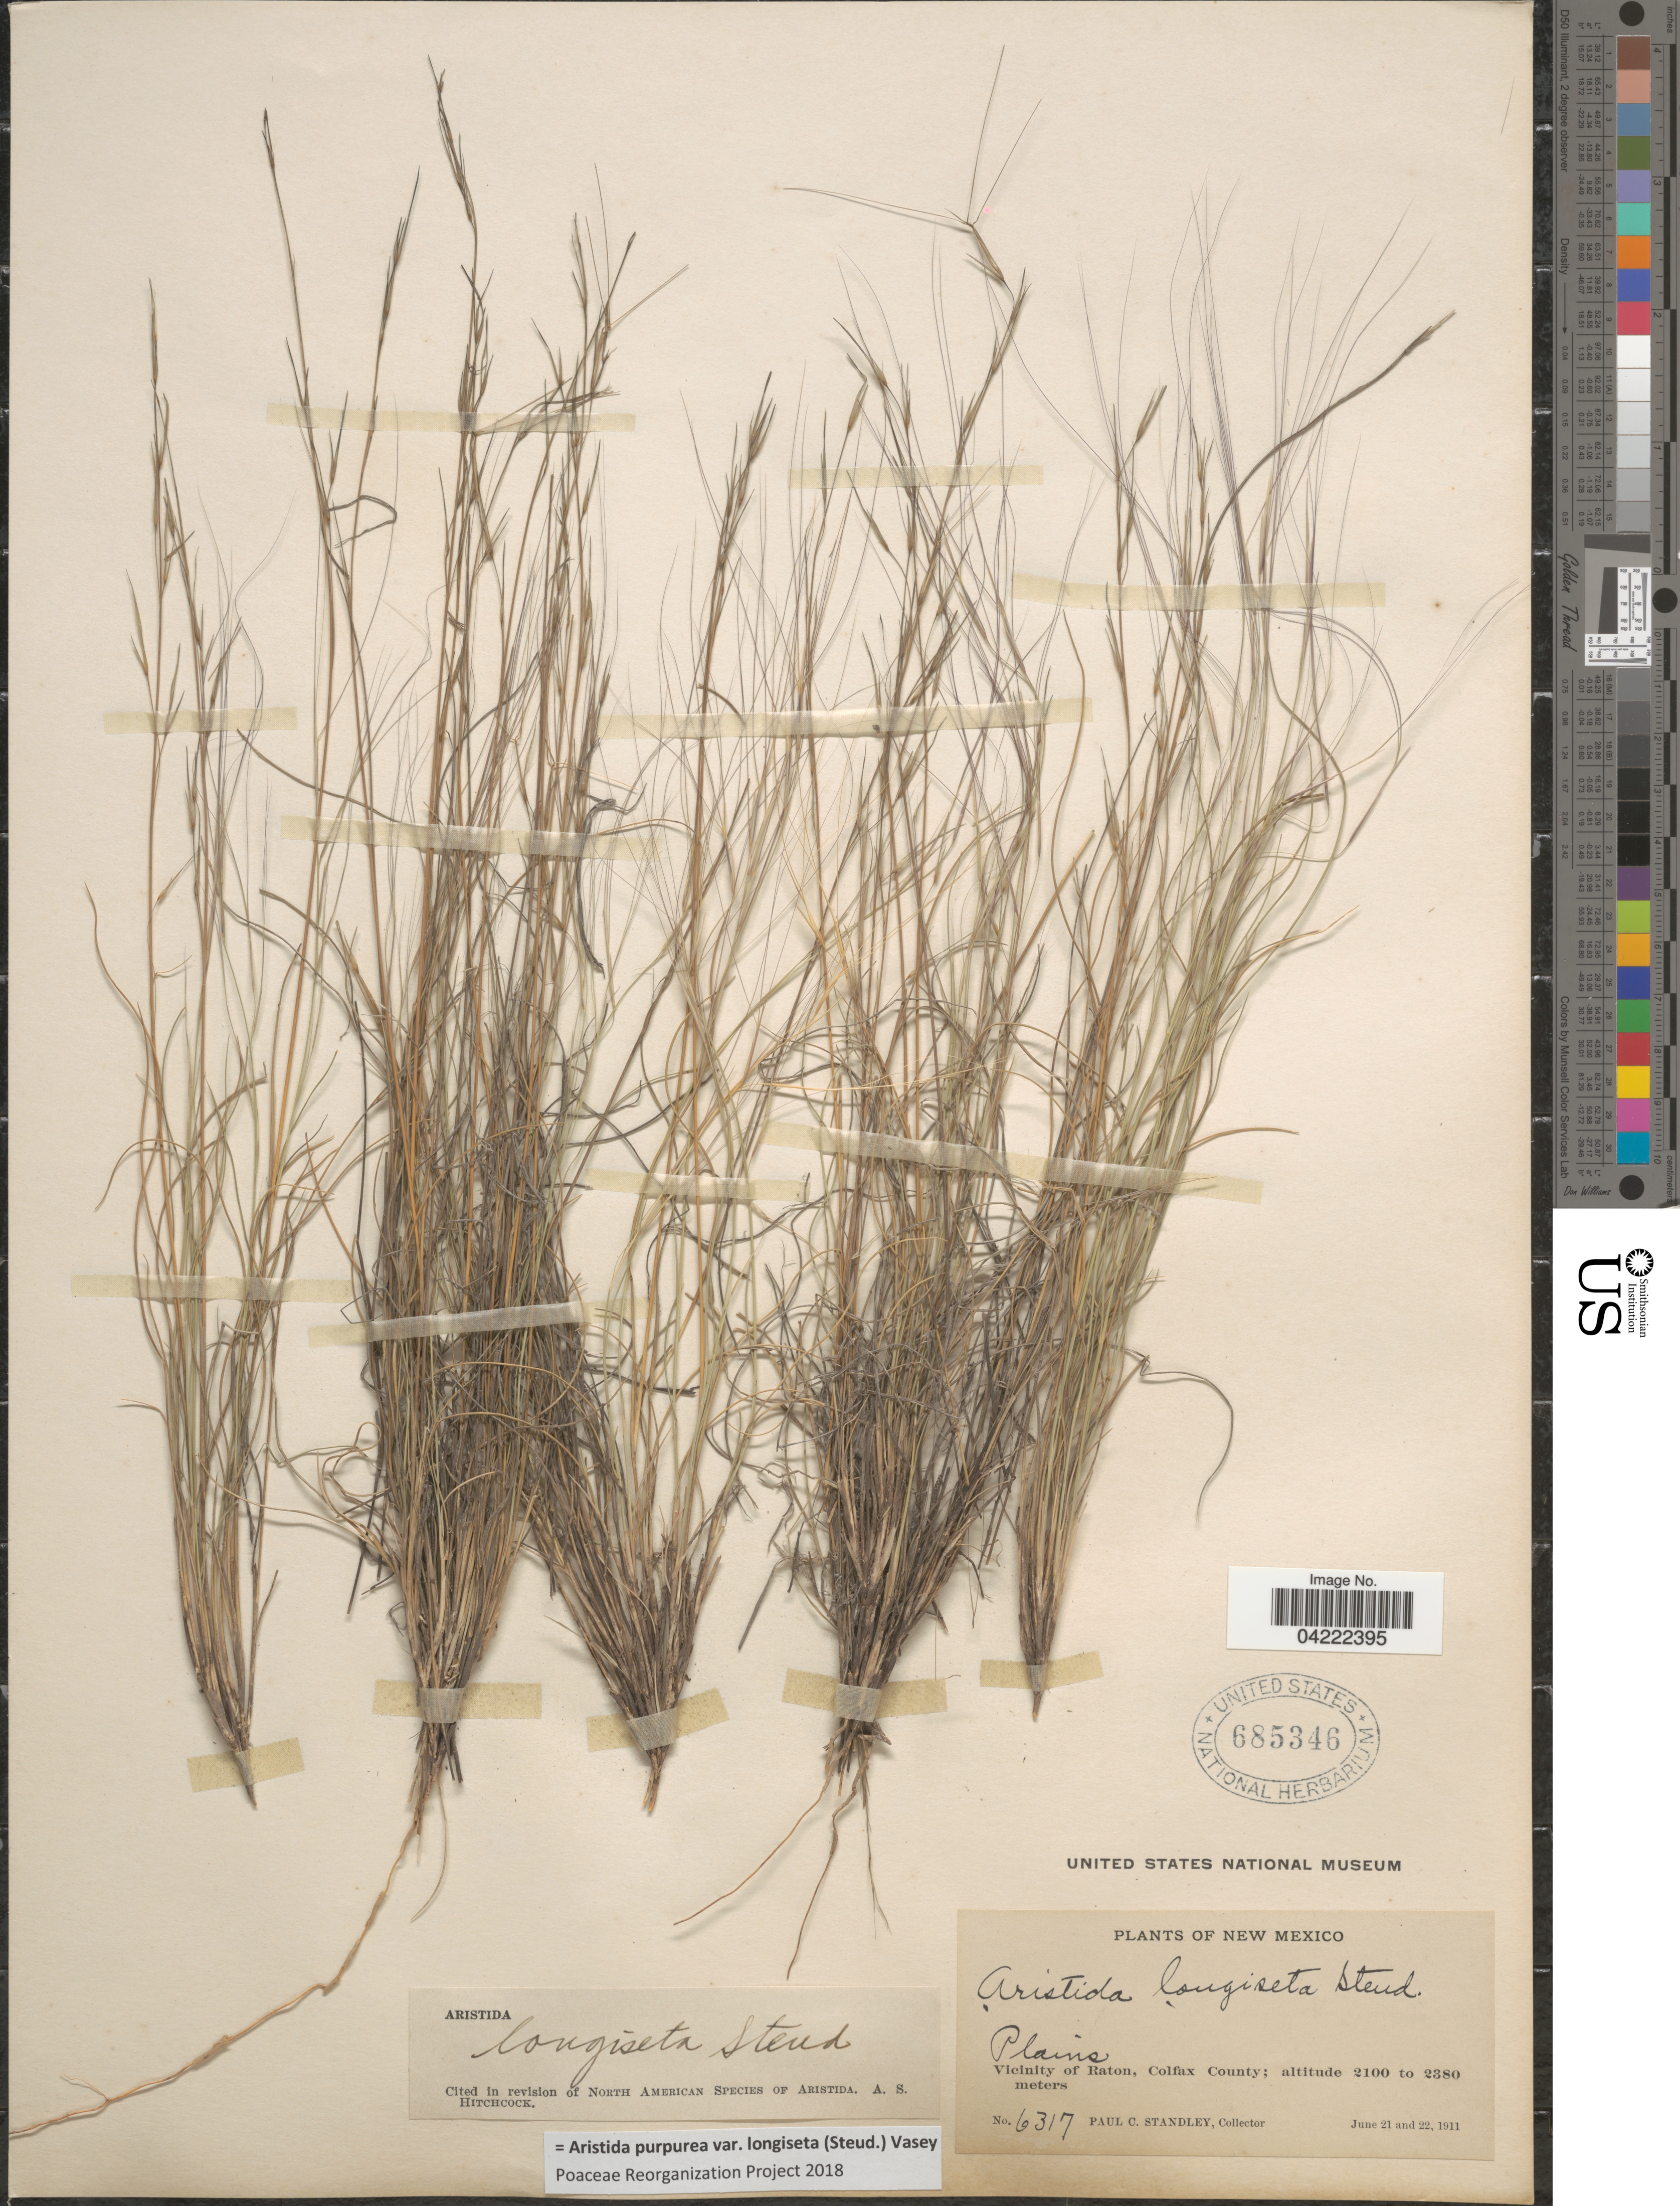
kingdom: Plantae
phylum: Tracheophyta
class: Liliopsida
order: Poales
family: Poaceae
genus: Aristida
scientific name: Aristida purpurea var. longiseta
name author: (Steud.) Vasey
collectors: P. C. Standley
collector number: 6317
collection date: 1911-06-21/1911-06-22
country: United States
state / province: New Mexico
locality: Plains. Vicinity of Raton, Colfax County.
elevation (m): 2100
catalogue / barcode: US 685346